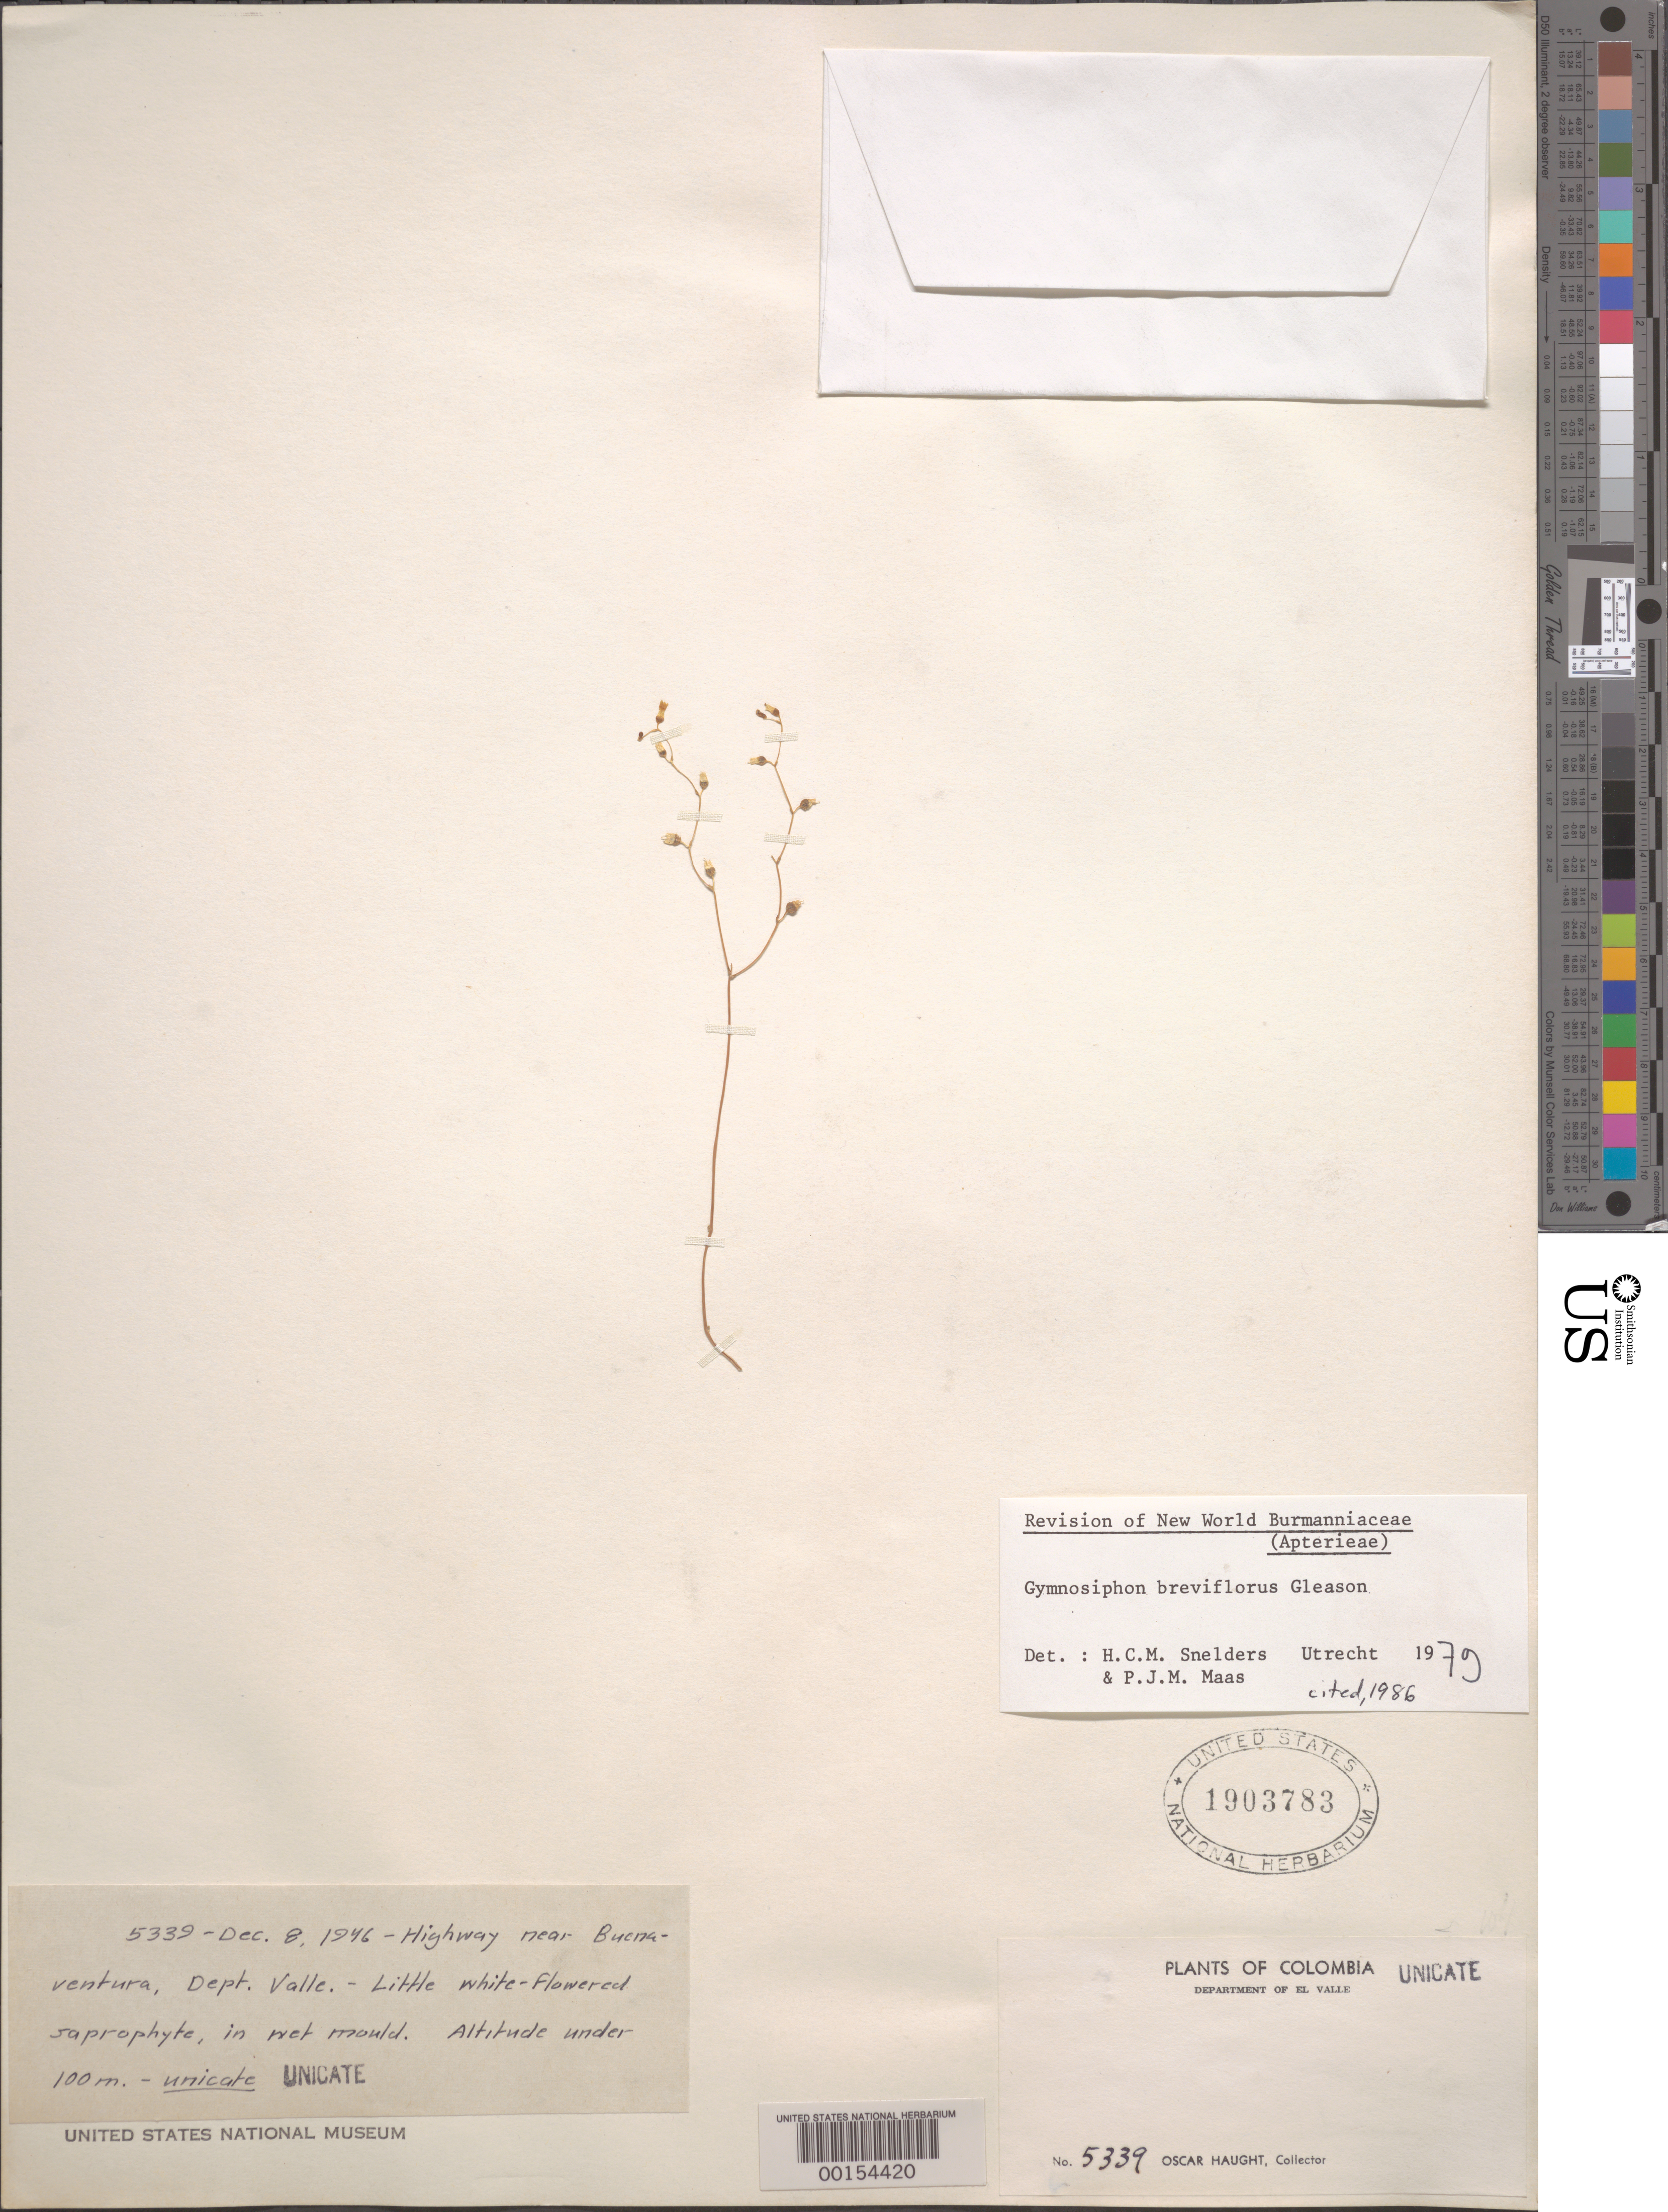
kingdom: Plantae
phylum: Tracheophyta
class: Liliopsida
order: Dioscoreales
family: Burmanniaceae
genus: Gymnosiphon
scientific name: Gymnosiphon breviflorus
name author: Gleason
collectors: O. L. Haught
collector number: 5339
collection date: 1946-12-08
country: Colombia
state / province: Valle del Cauca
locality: Highway near Buenaventura, Department of El Valle.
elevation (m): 100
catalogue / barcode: US 1903783